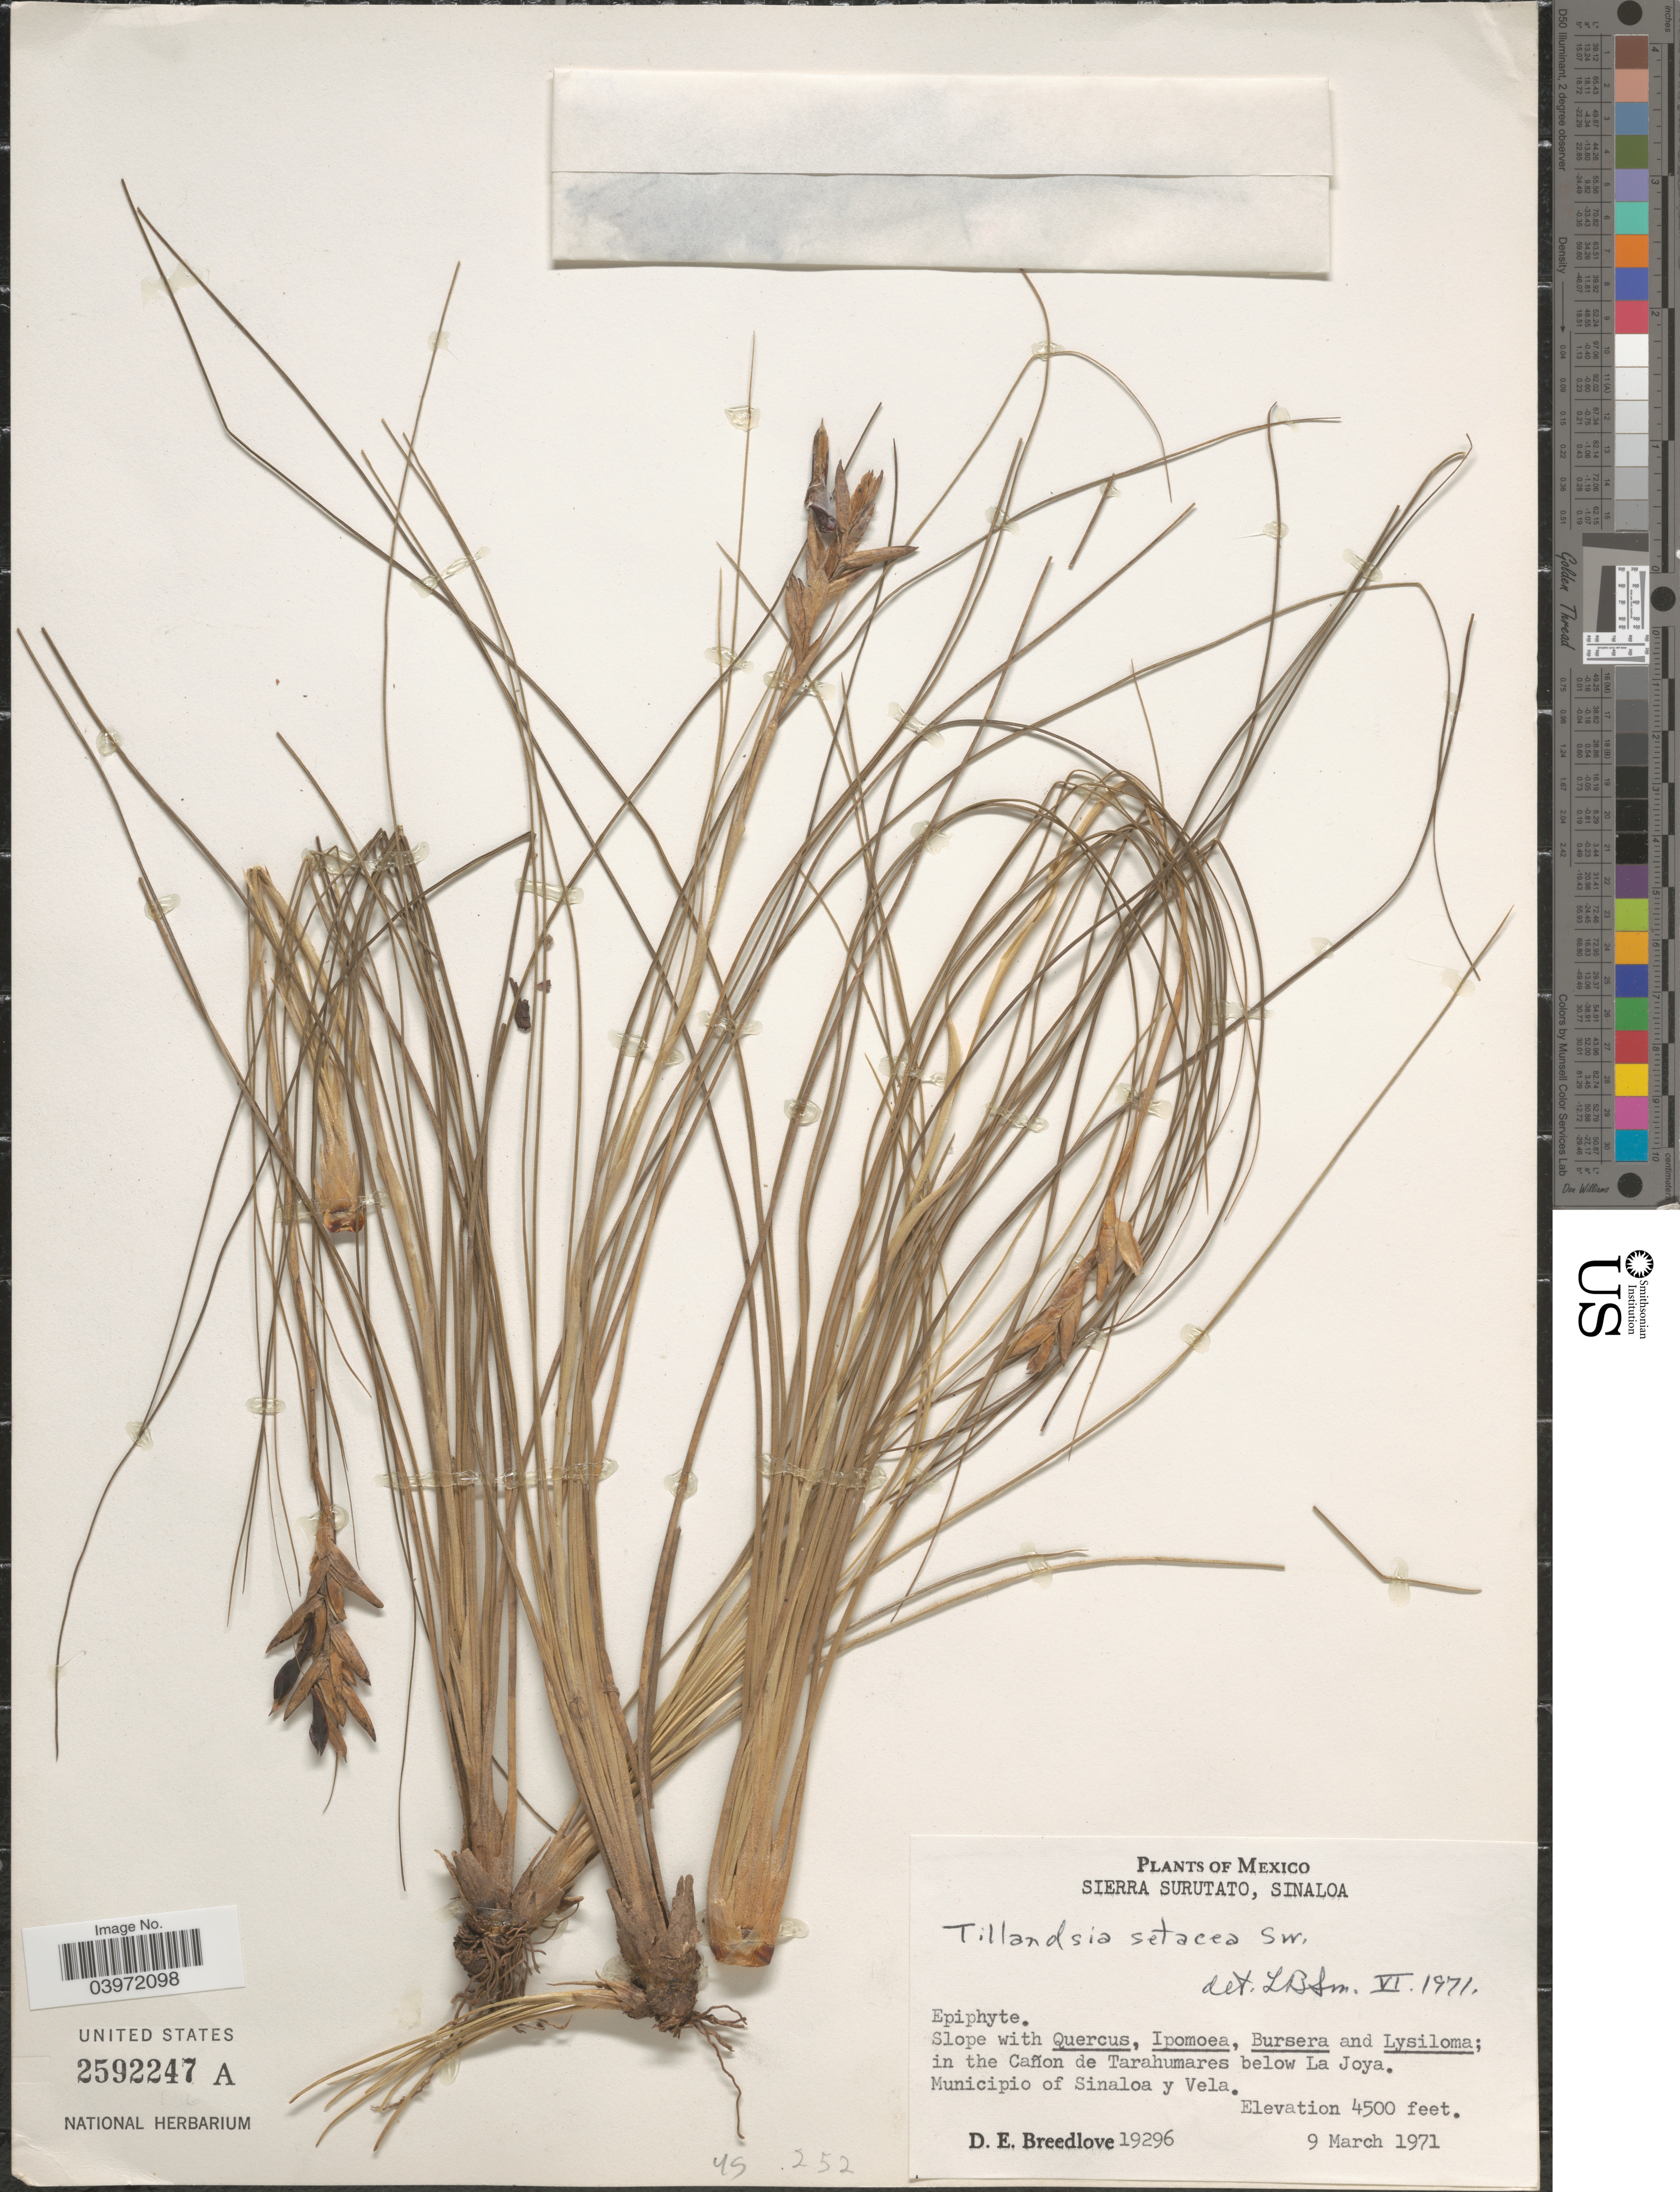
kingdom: Plantae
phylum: Tracheophyta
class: Liliopsida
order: Poales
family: Bromeliaceae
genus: Tillandsia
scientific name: Tillandsia setacea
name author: Sw.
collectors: D. E. Breedlove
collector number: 19296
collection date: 1971-03-09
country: Mexico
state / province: Sinaloa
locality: Sierra Surutato. In the Cañon de Tarahumares below La Joya. Municipio of Sinaloa y Vela.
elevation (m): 1372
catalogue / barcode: US 2592247A